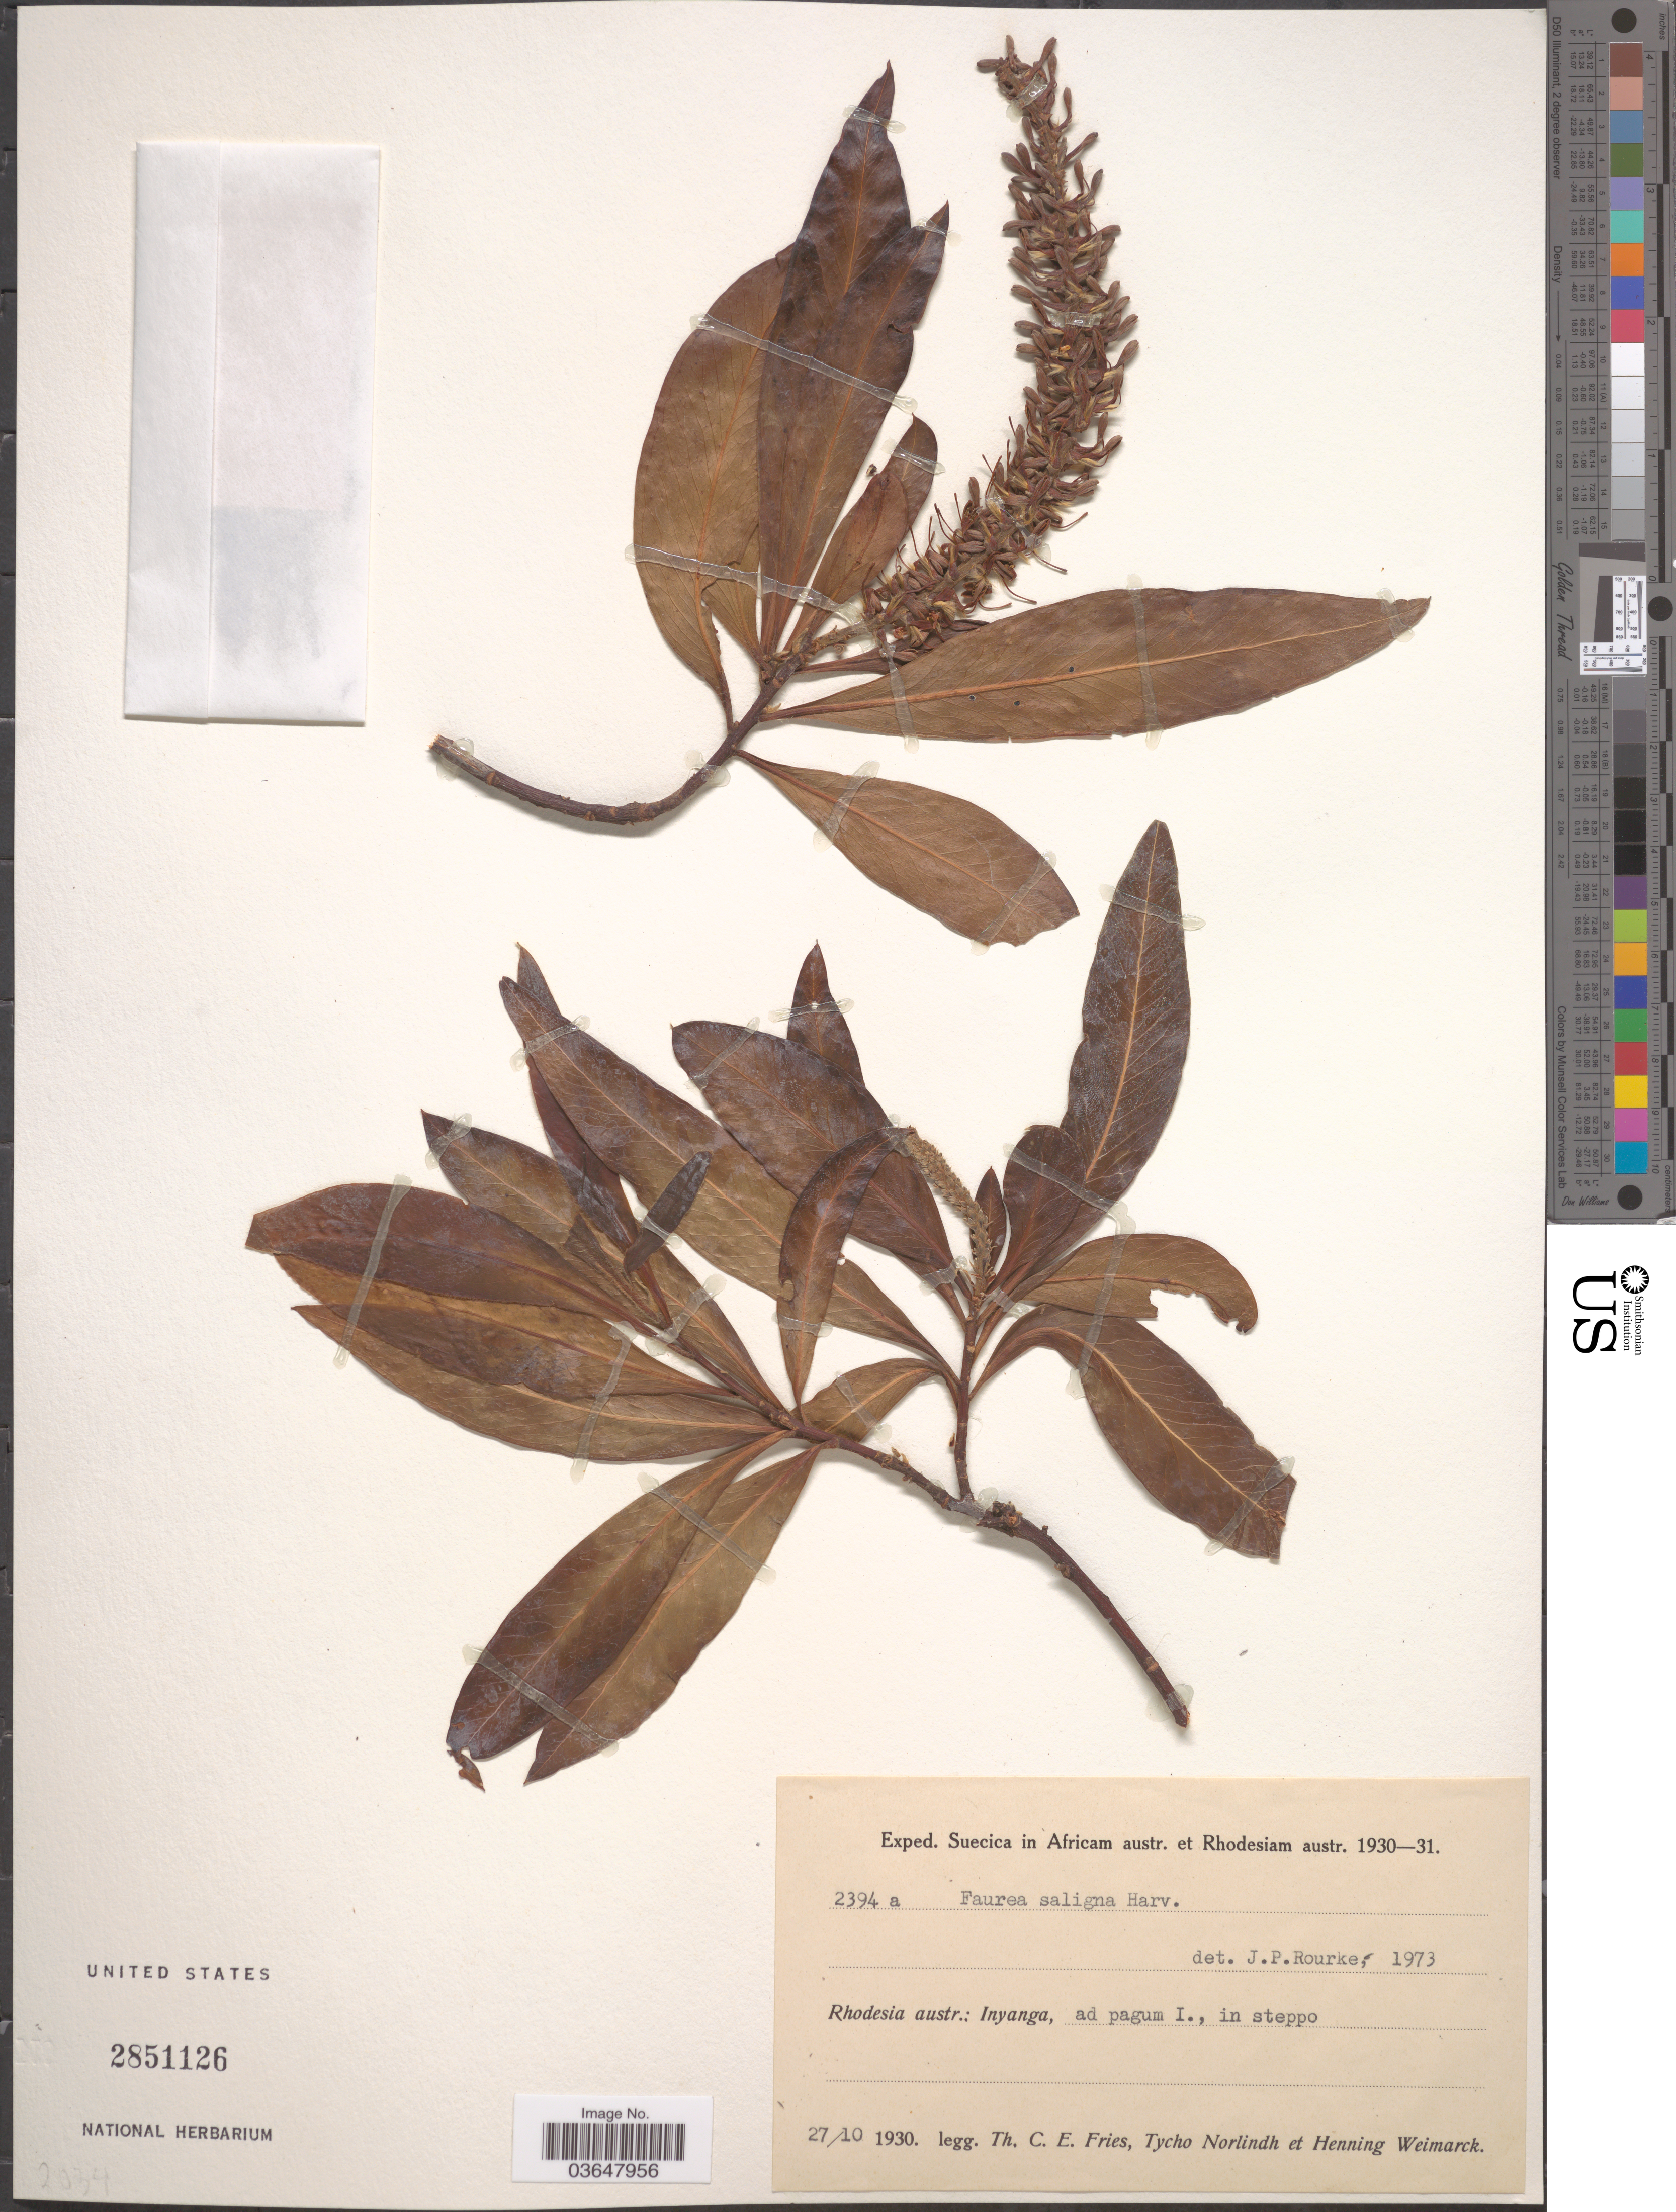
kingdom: Plantae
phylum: Tracheophyta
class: Magnoliopsida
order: Proteales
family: Proteaceae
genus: Faurea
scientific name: Faurea saligna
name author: Harv.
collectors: T. C. E. Fries, N. T. Norlindh & H. Weimarck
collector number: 2394a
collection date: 1930-10-27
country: Zimbabwe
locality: Rhodesia austr.: Inyanga, ad pagum I., in steppo.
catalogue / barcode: US 2851126